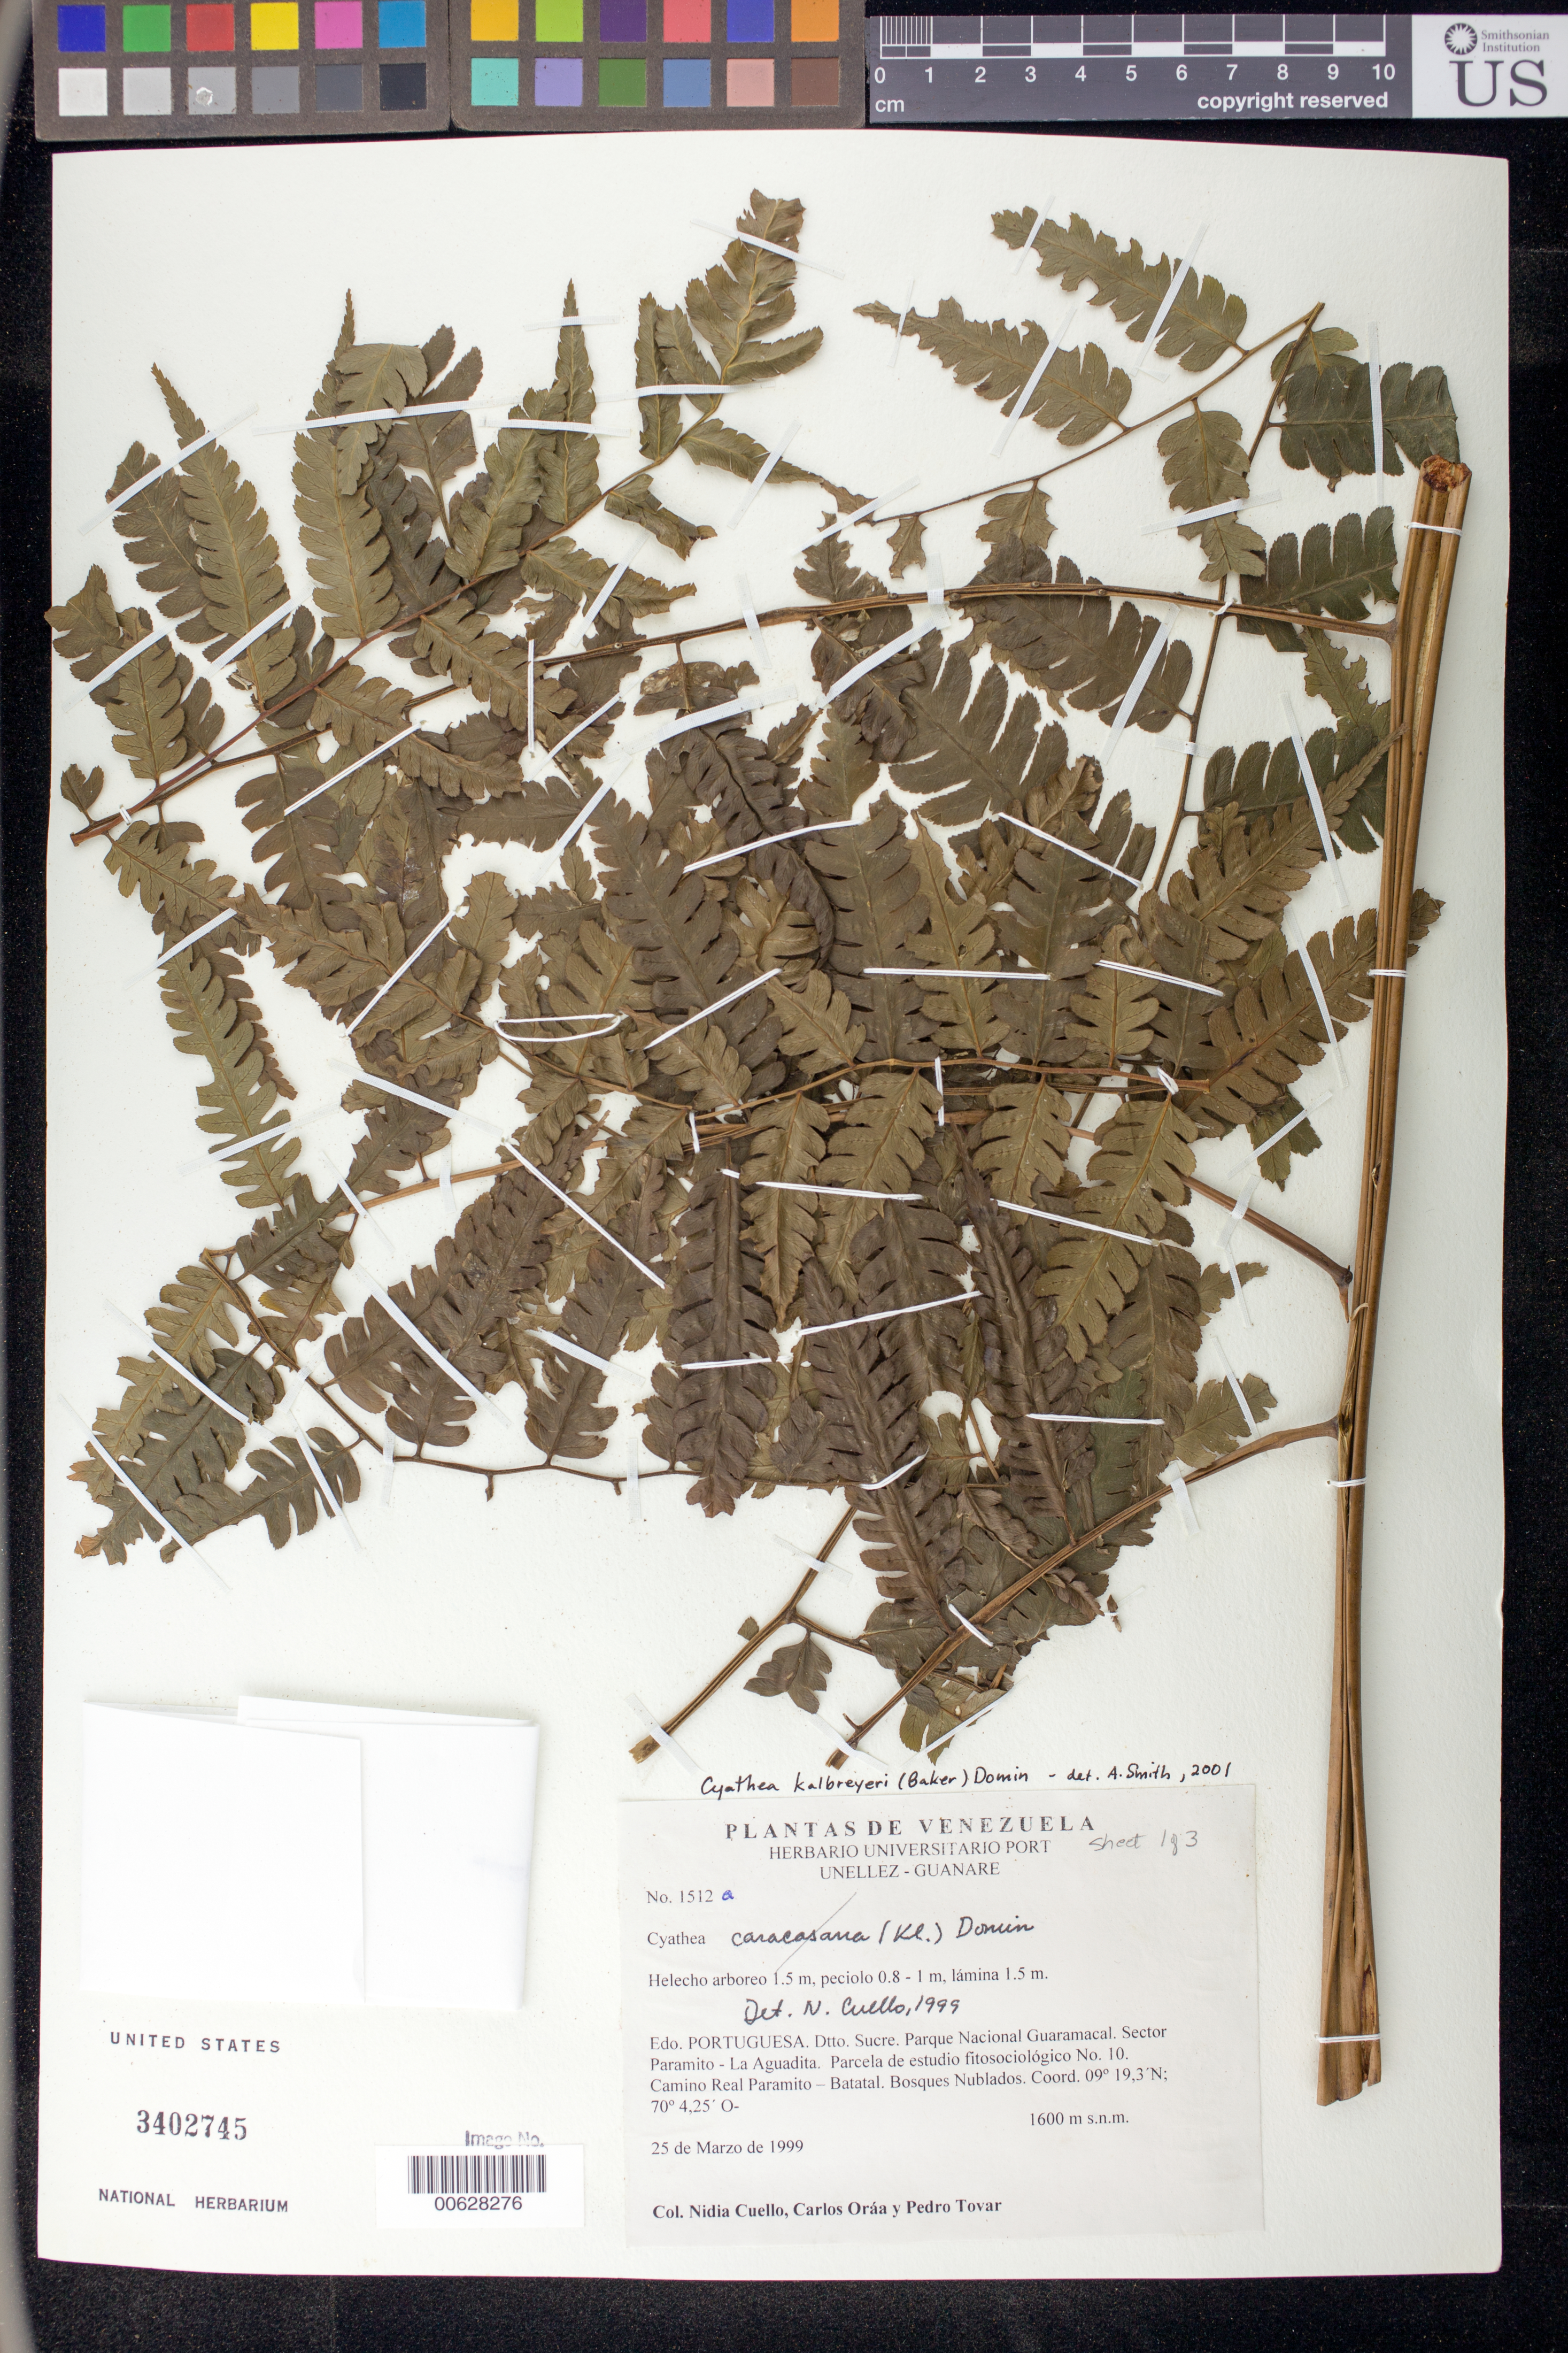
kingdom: Plantae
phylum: Tracheophyta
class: Polypodiopsida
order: Cyatheales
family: Cyatheaceae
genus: Cyathea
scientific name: Cyathea kalbreyeri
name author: (Baker) Domin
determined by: Smith, Alan R., (UC)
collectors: N. L. Cuello, C. Oráa & P. Tovar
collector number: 1512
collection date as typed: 25 Mar 1999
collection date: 1999-03-25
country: Venezuela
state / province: Portuguesa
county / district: Sucre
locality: Parque Nacional Guaramacal. Sector Paramito - La Aguadita. Camino Real Paramito - Batatal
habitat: Bosques nublados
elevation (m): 1600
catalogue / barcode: US 3402745